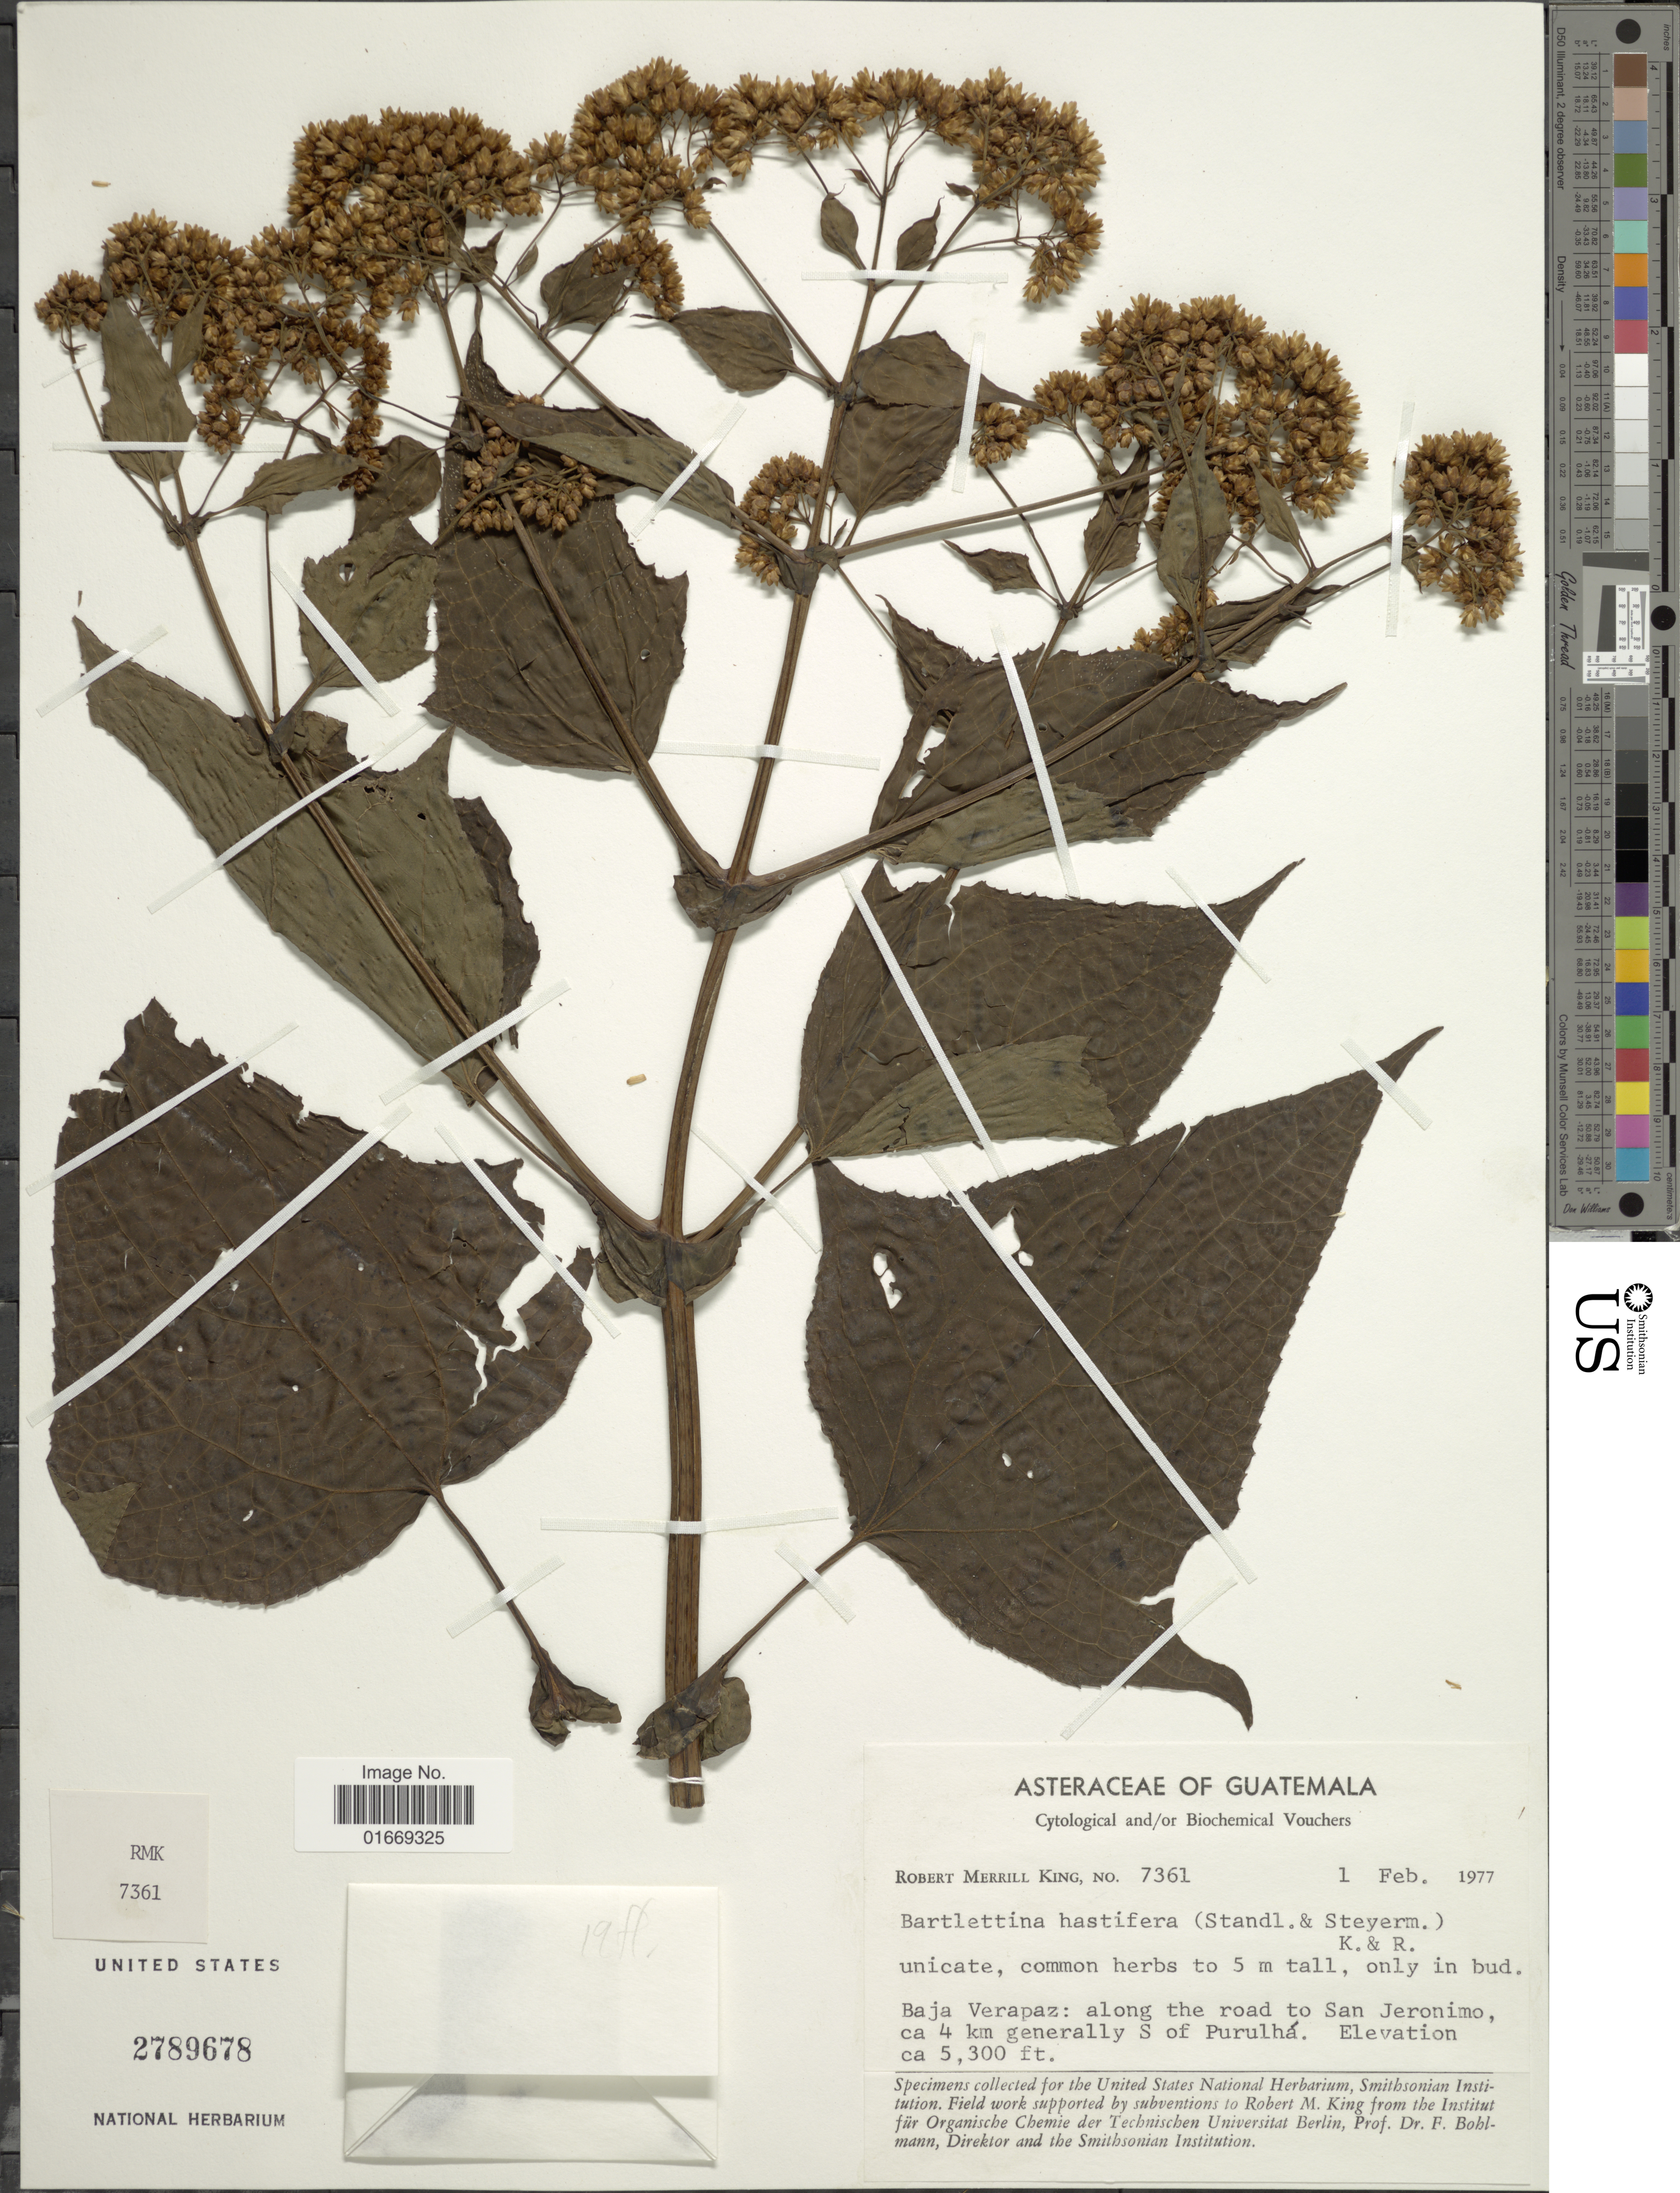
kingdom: Plantae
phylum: Tracheophyta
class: Magnoliopsida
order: Asterales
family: Asteraceae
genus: Bartlettina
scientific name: Bartlettina hastifera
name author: (Standl. & Steyerm.) R.M. King & H. Rob.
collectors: R. M. King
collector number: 7361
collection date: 1977-02-01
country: Guatemala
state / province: Baja Verapaz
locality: Baja Verapaz: along the road to San Jeronimo, ca 4 km generally S of Purulhá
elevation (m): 1615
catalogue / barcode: US 2789678